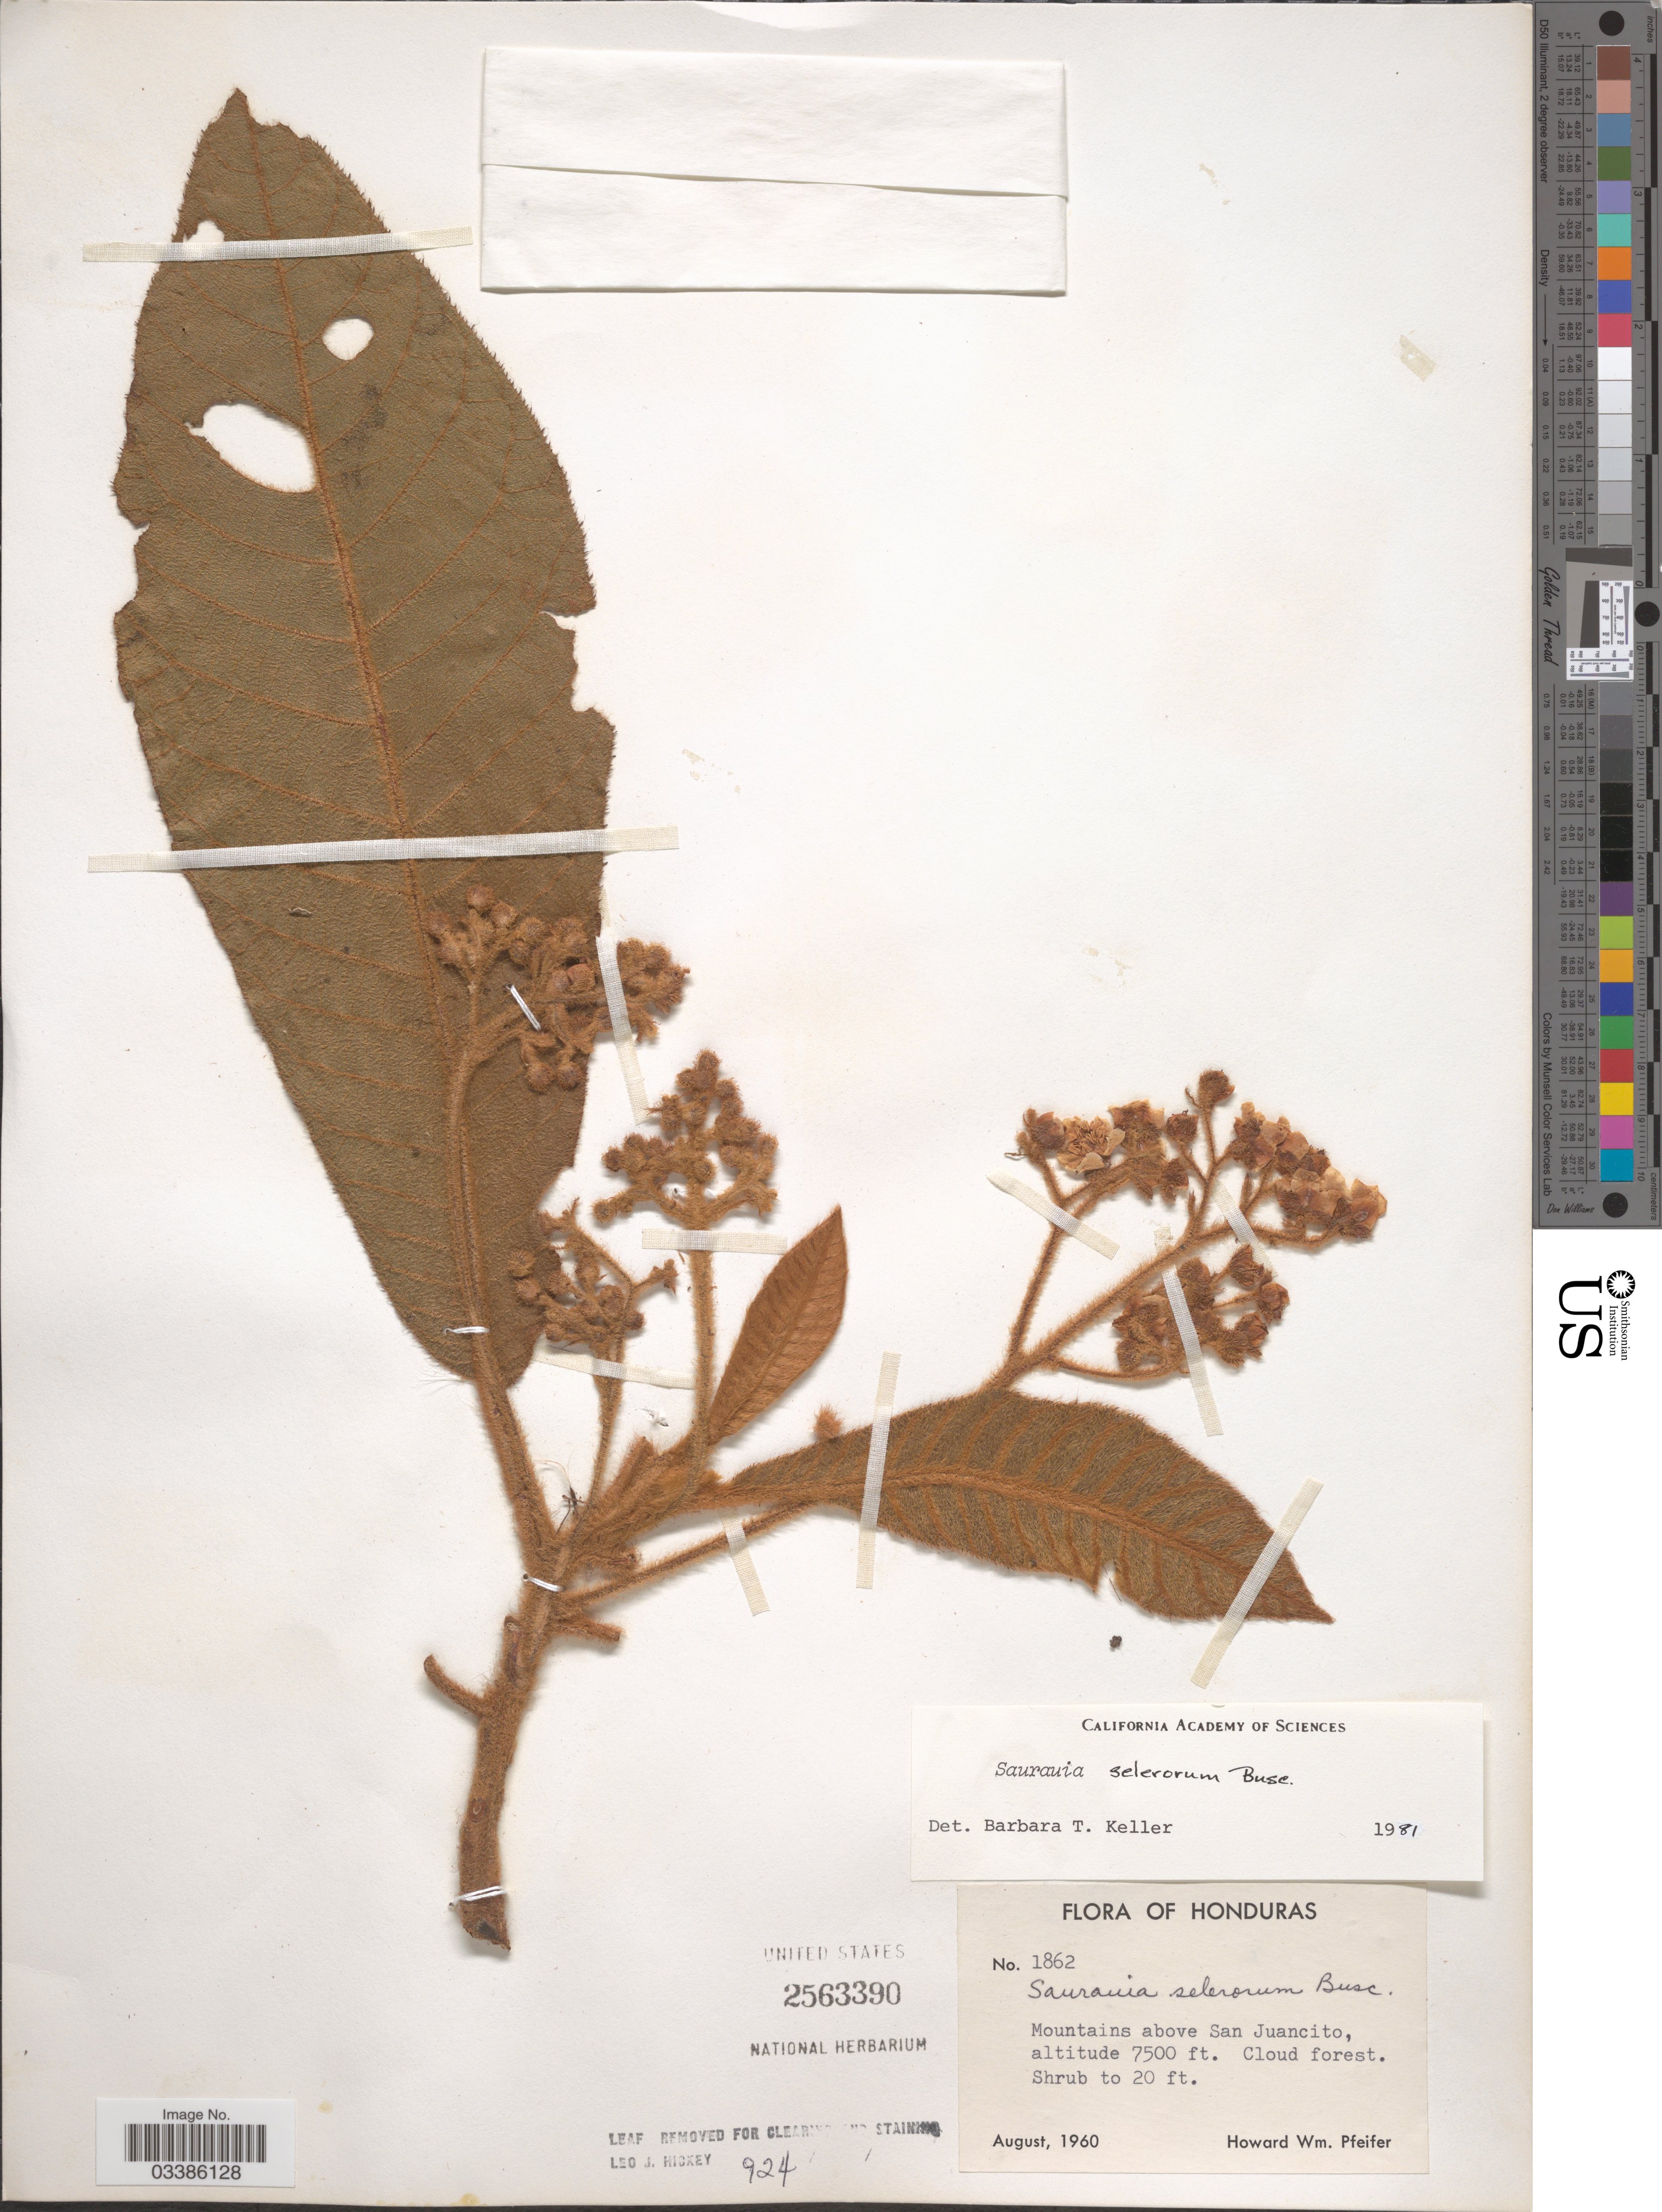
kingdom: Plantae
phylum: Tracheophyta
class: Magnoliopsida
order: Ericales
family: Actinidiaceae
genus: Saurauia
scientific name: Saurauia selerorum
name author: Buscal.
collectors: H. W. Pfeifer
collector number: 1862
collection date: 1960-08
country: Honduras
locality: Mountains above San Juancito.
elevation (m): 2286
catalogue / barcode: US 2563390